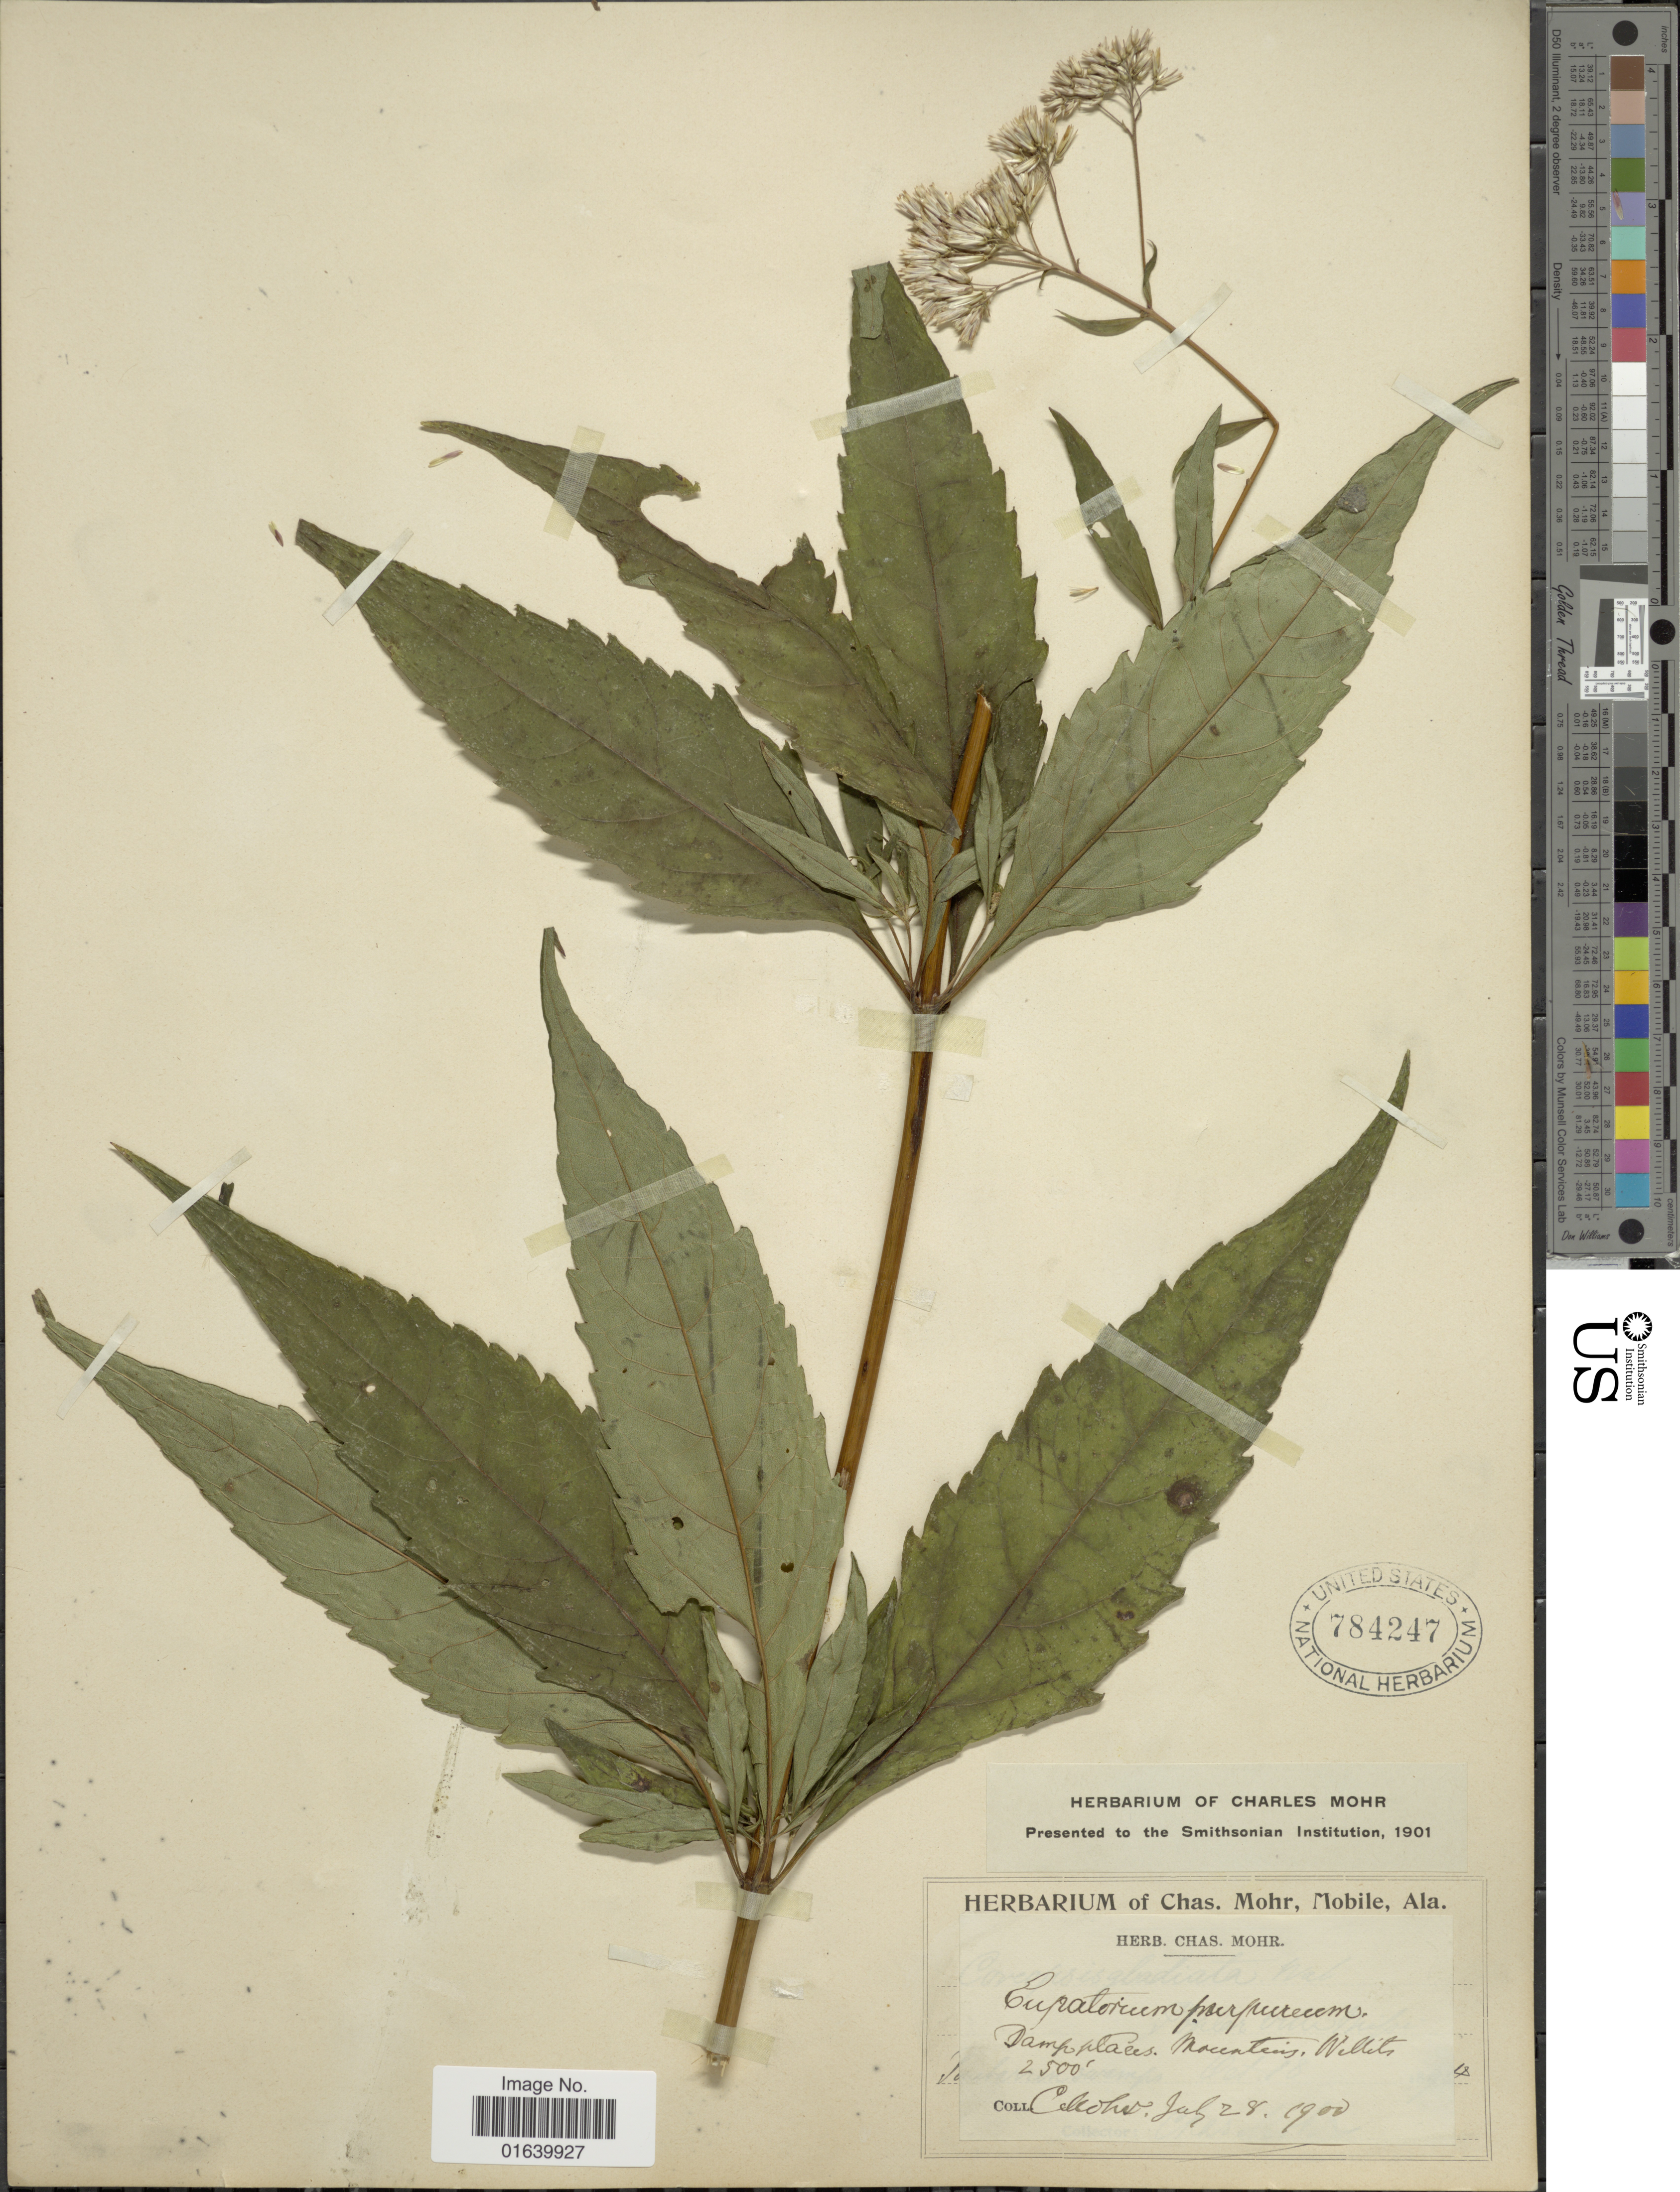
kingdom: Plantae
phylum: Tracheophyta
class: Magnoliopsida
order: Asterales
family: Asteraceae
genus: Eupatorium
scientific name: Eupatorium purpureum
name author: (L.) E.E. Lamont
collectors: Mohr, C. T. (herbarium)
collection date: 1900-07-28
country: United States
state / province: California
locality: Damp places, Mountains Willits.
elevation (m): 762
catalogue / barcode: US 784247